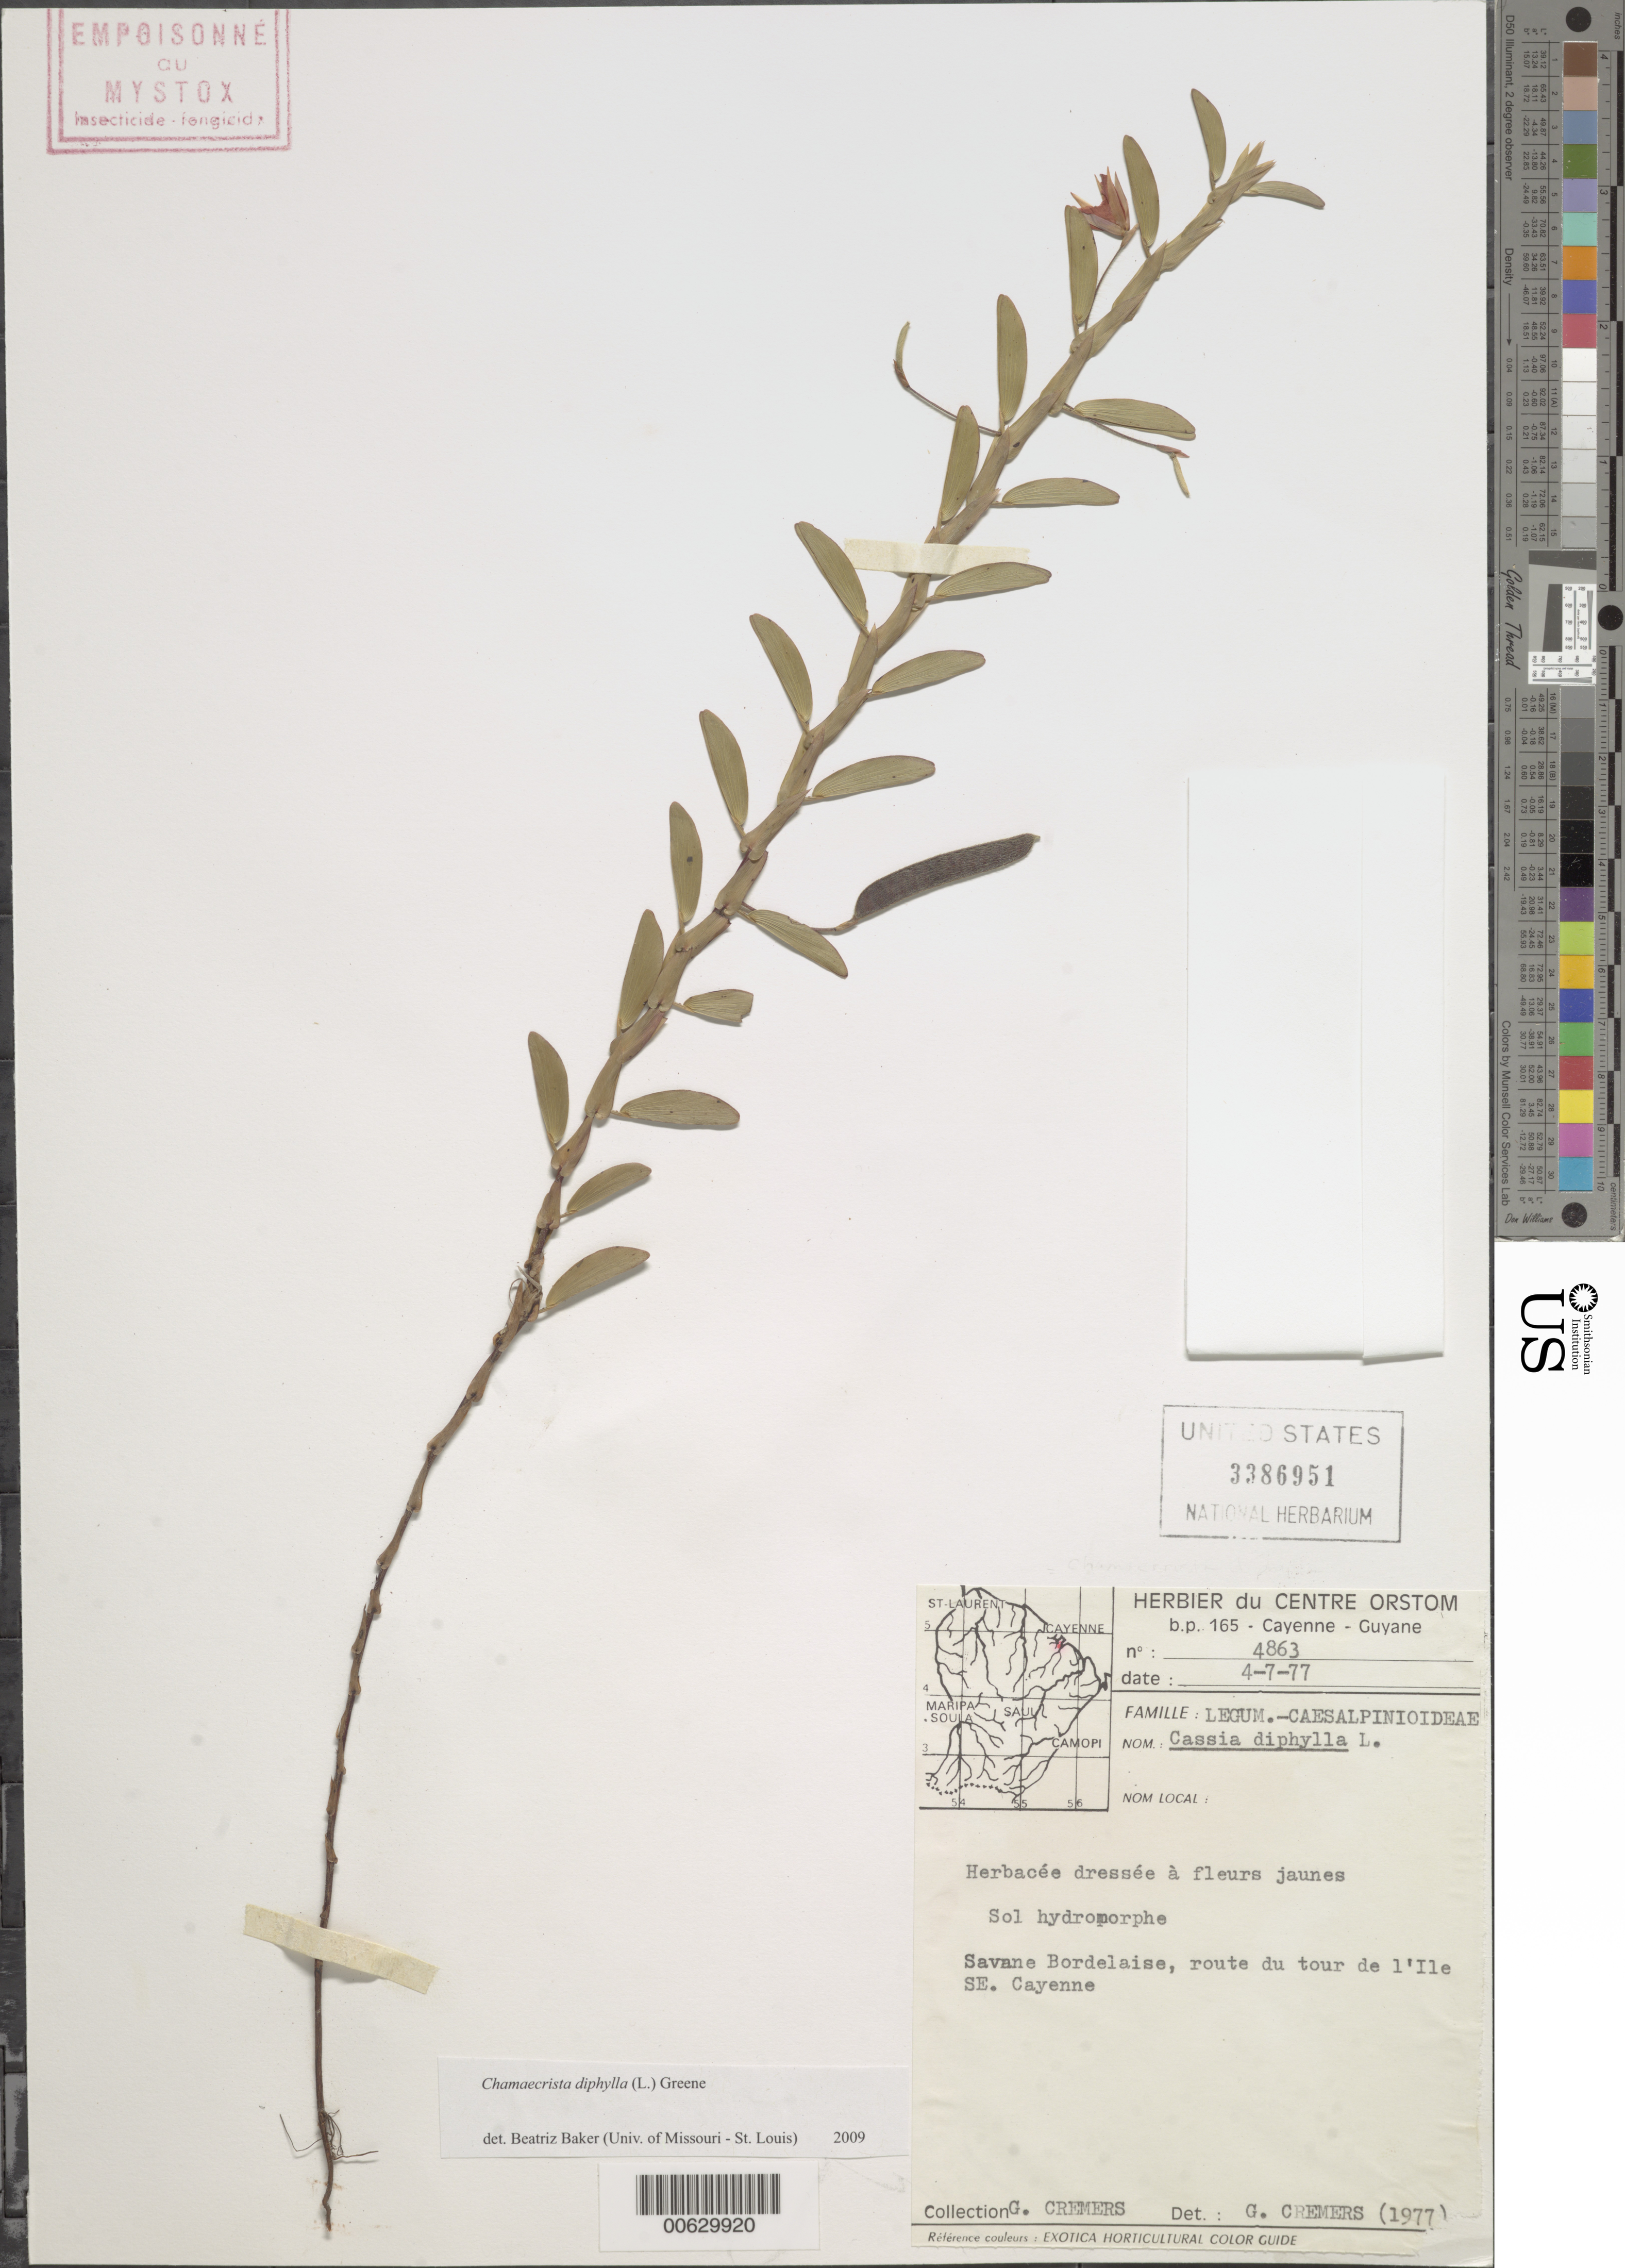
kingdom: Plantae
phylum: Tracheophyta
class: Magnoliopsida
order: Fabales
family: Fabaceae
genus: Chamaecrista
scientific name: Chamaecrista diphylla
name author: (L.) Greene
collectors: G. Cremers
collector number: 4863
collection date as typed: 4-Jul-77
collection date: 1977-07-04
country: French Guiana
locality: Savane Bordelaise, route du tour d'Ile SE Cayenne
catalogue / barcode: US 3386951